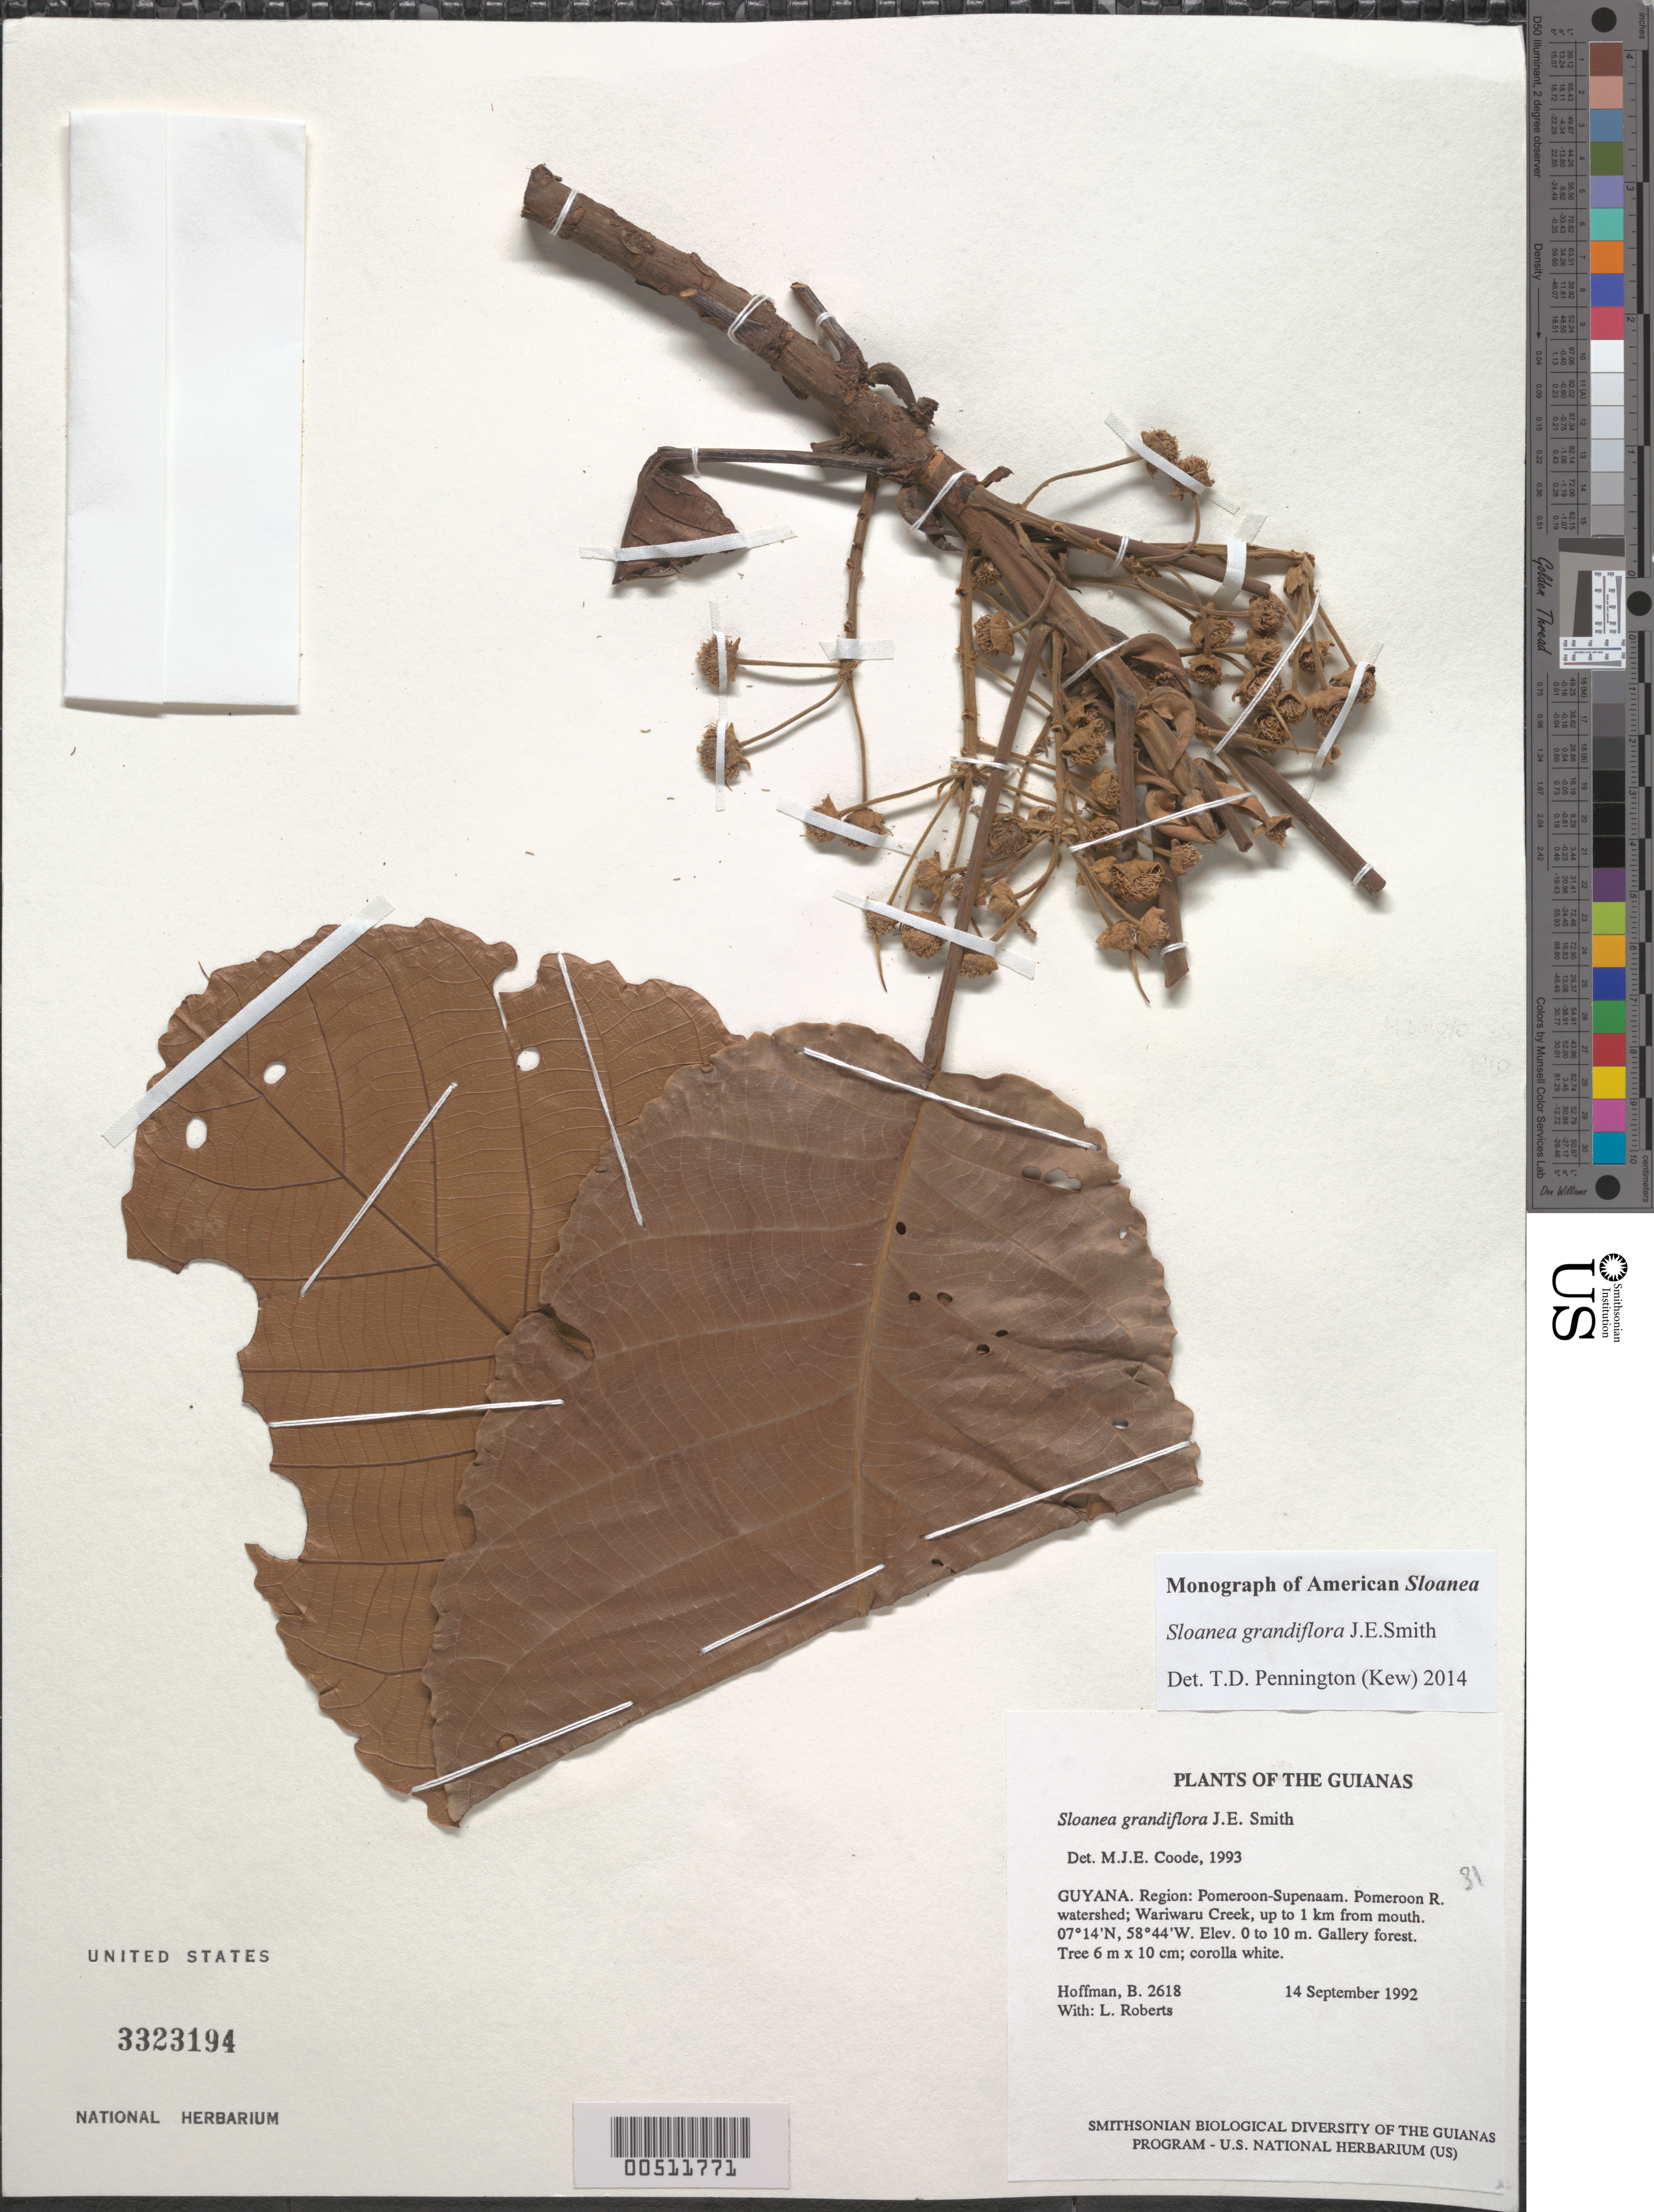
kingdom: Plantae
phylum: Tracheophyta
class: Magnoliopsida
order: Oxalidales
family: Elaeocarpaceae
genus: Sloanea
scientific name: Sloanea grandiflora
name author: Sm.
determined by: Pennington, T. D., (K)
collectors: B. Hoffman & L. Roberts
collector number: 2618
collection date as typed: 14 September 1992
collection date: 1992-09-14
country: Guyana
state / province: Pomeroon-Supenaam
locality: Pomeroon River watershed; Wariwaru Creek, 0-1 km from mouth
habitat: Gallery forest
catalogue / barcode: US 33231940